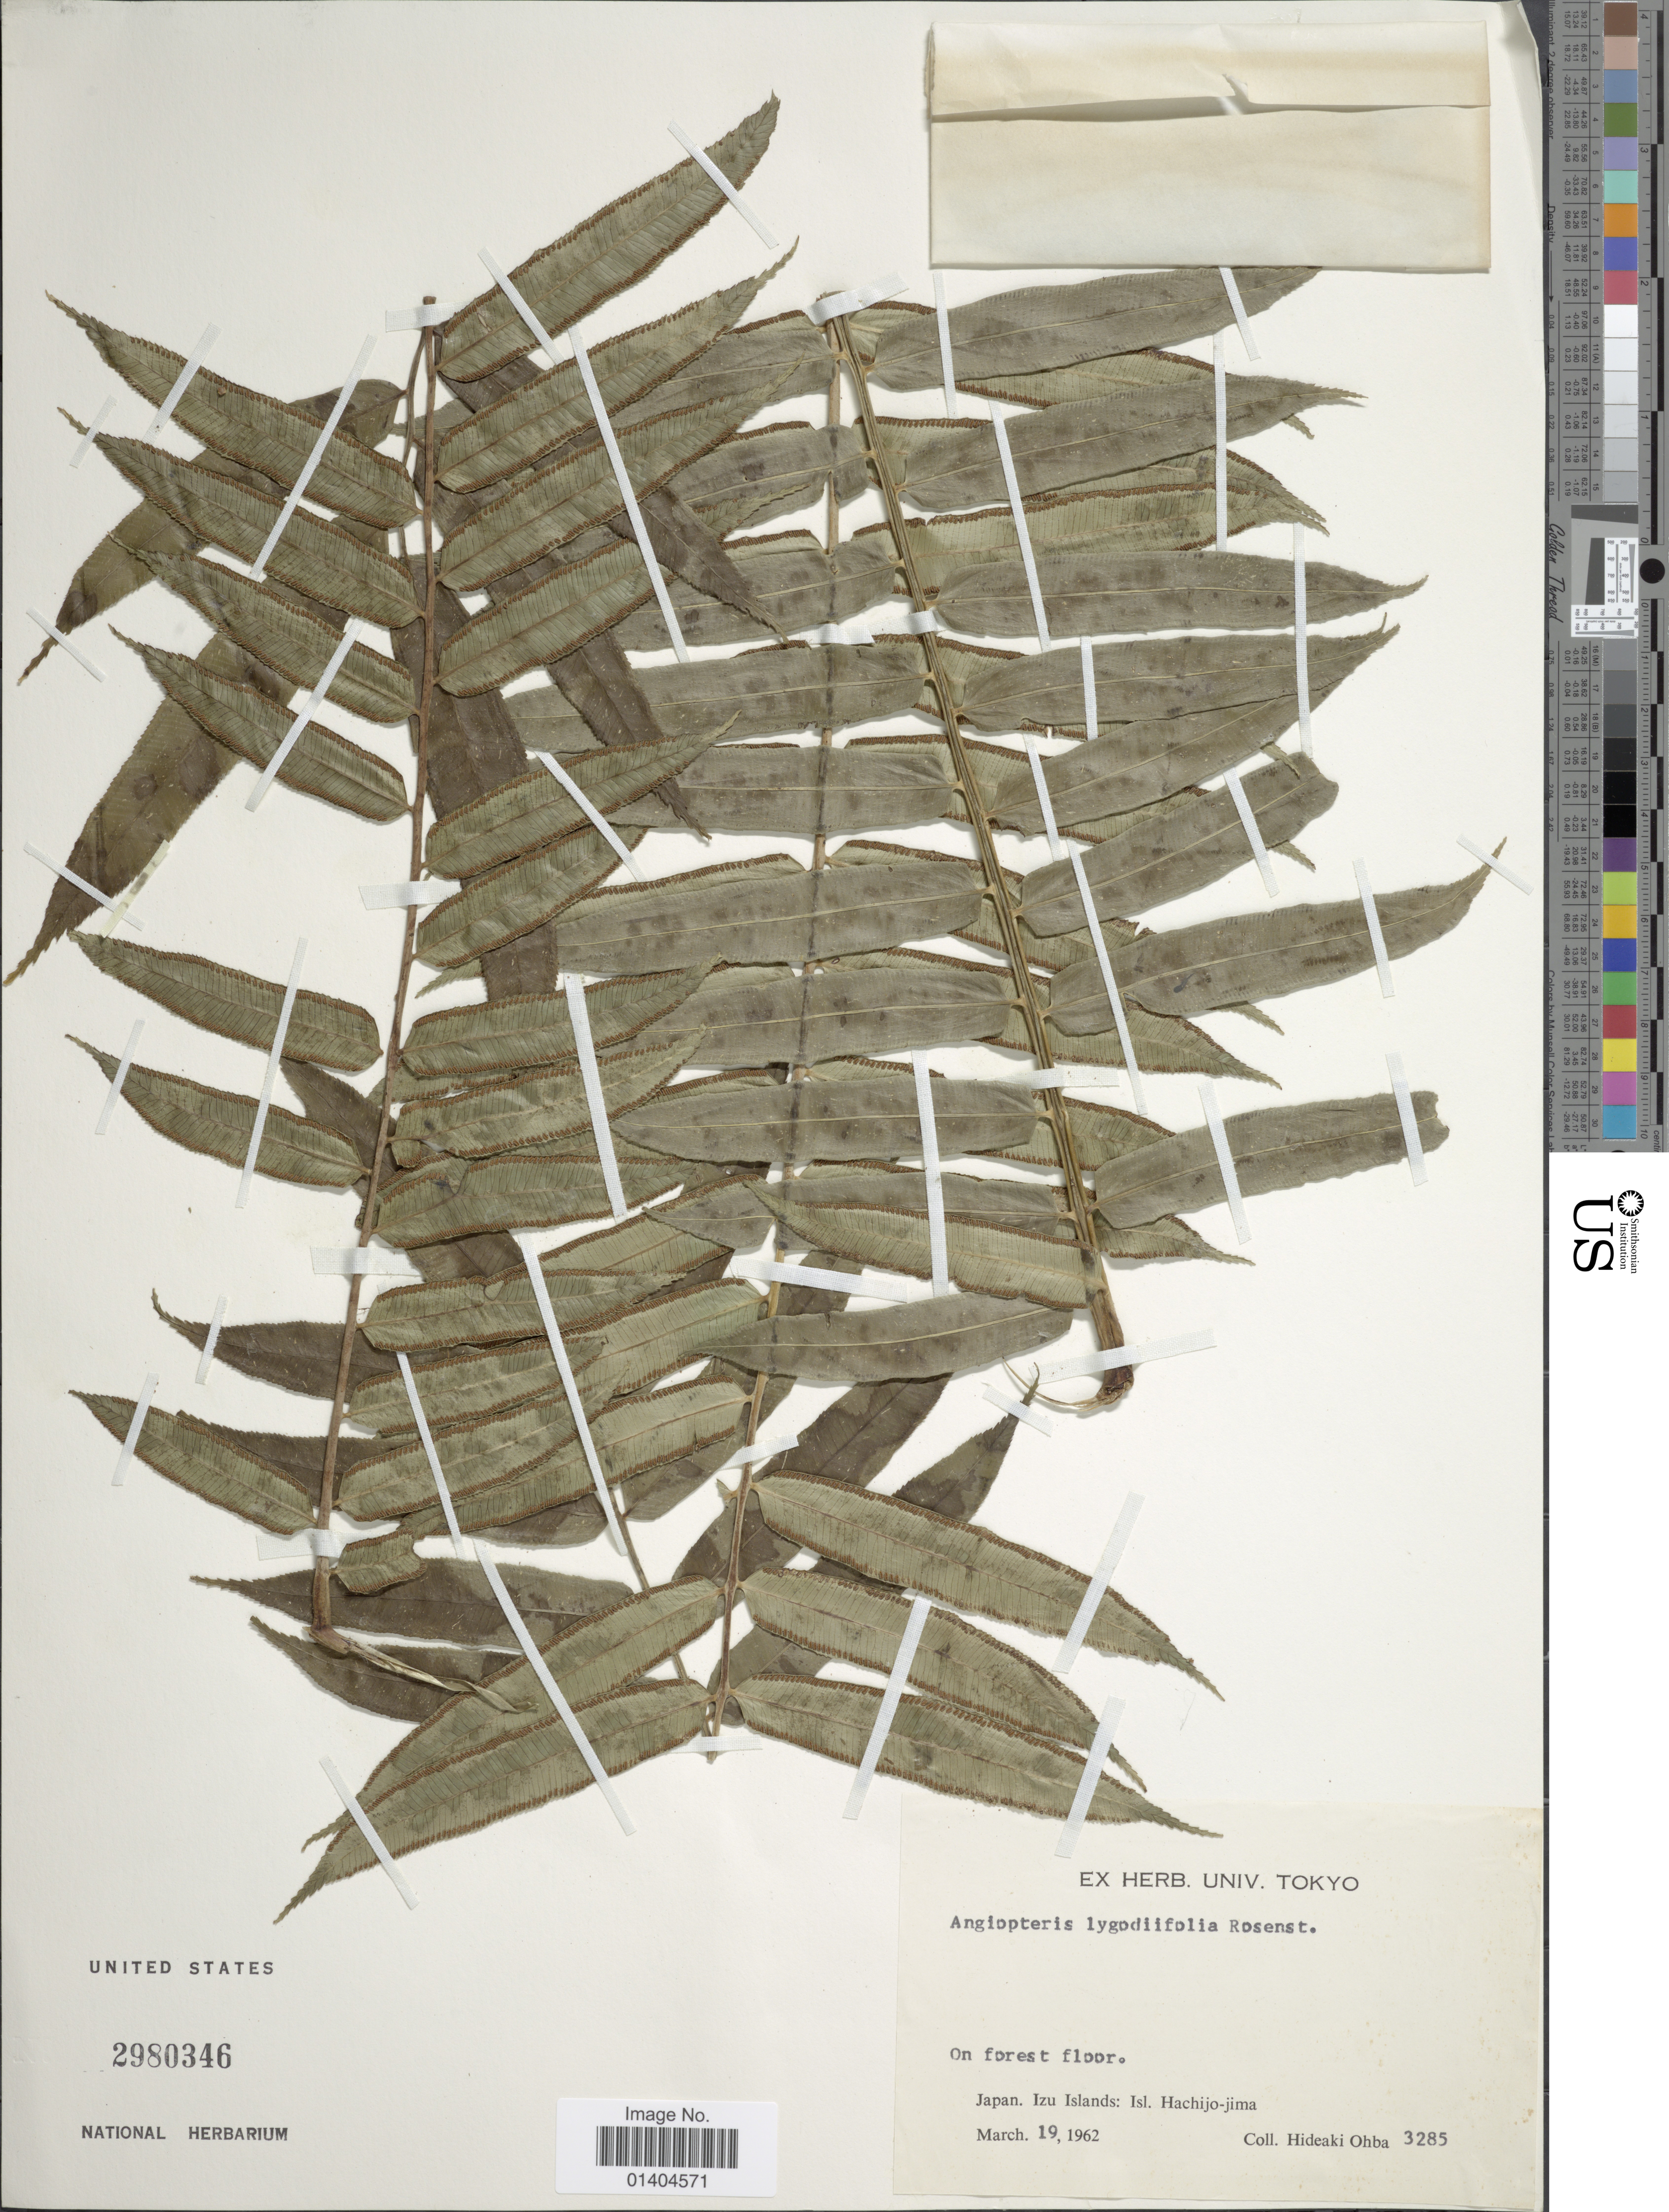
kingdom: Plantae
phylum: Tracheophyta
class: Polypodiopsida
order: Marattiales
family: Marattiaceae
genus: Angiopteris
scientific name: Angiopteris lygodiifolia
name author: Rosenst.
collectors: H. Ohba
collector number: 3285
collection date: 1962-03-19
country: Japan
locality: Izu Islands: Isl. Hachijo-jima.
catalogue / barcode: US 2980346